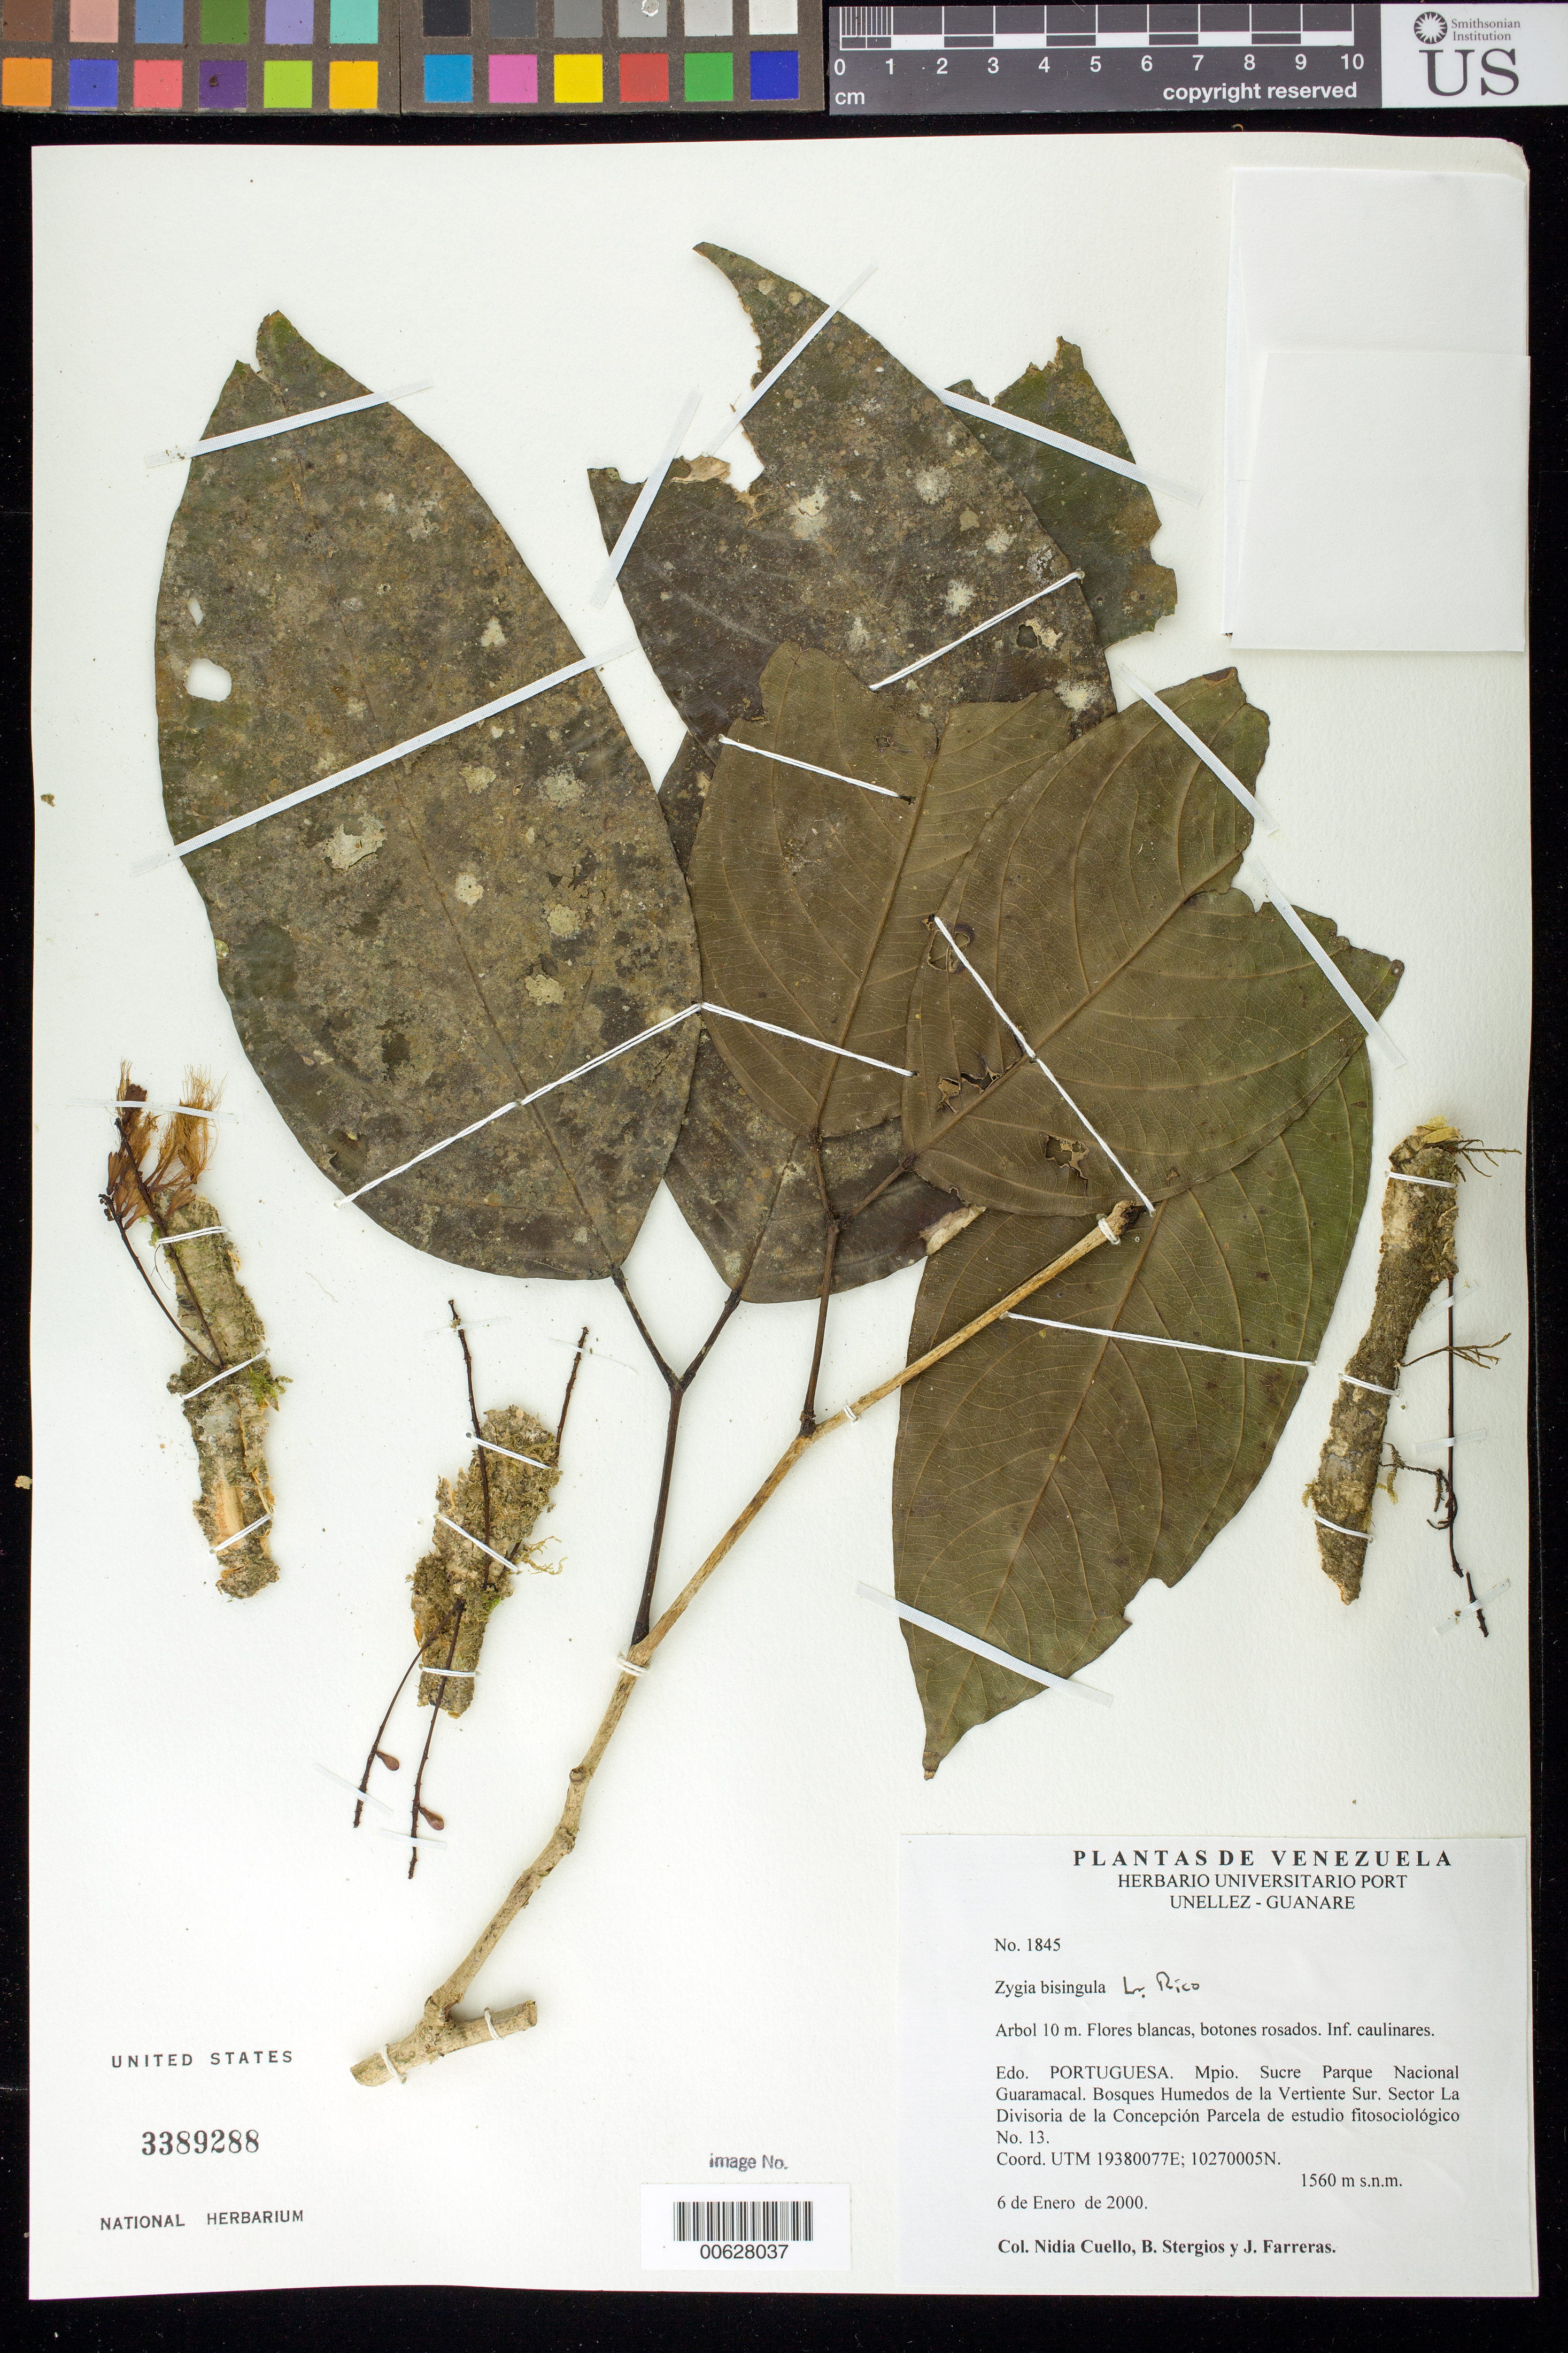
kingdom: Plantae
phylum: Tracheophyta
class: Magnoliopsida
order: Fabales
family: Fabaceae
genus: Zygia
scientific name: Zygia bisingula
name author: L. Rico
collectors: N. L. Cuello, B. G. Stergios & J. Farreras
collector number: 1845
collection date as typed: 06 Jan 2000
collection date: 2000-01-06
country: Venezuela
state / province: Portuguesa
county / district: Sucre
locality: Parque Nacional Guaramacal. Sector La Divisoria de la Concepción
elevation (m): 1560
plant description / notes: PORT, US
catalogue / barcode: US 3389288